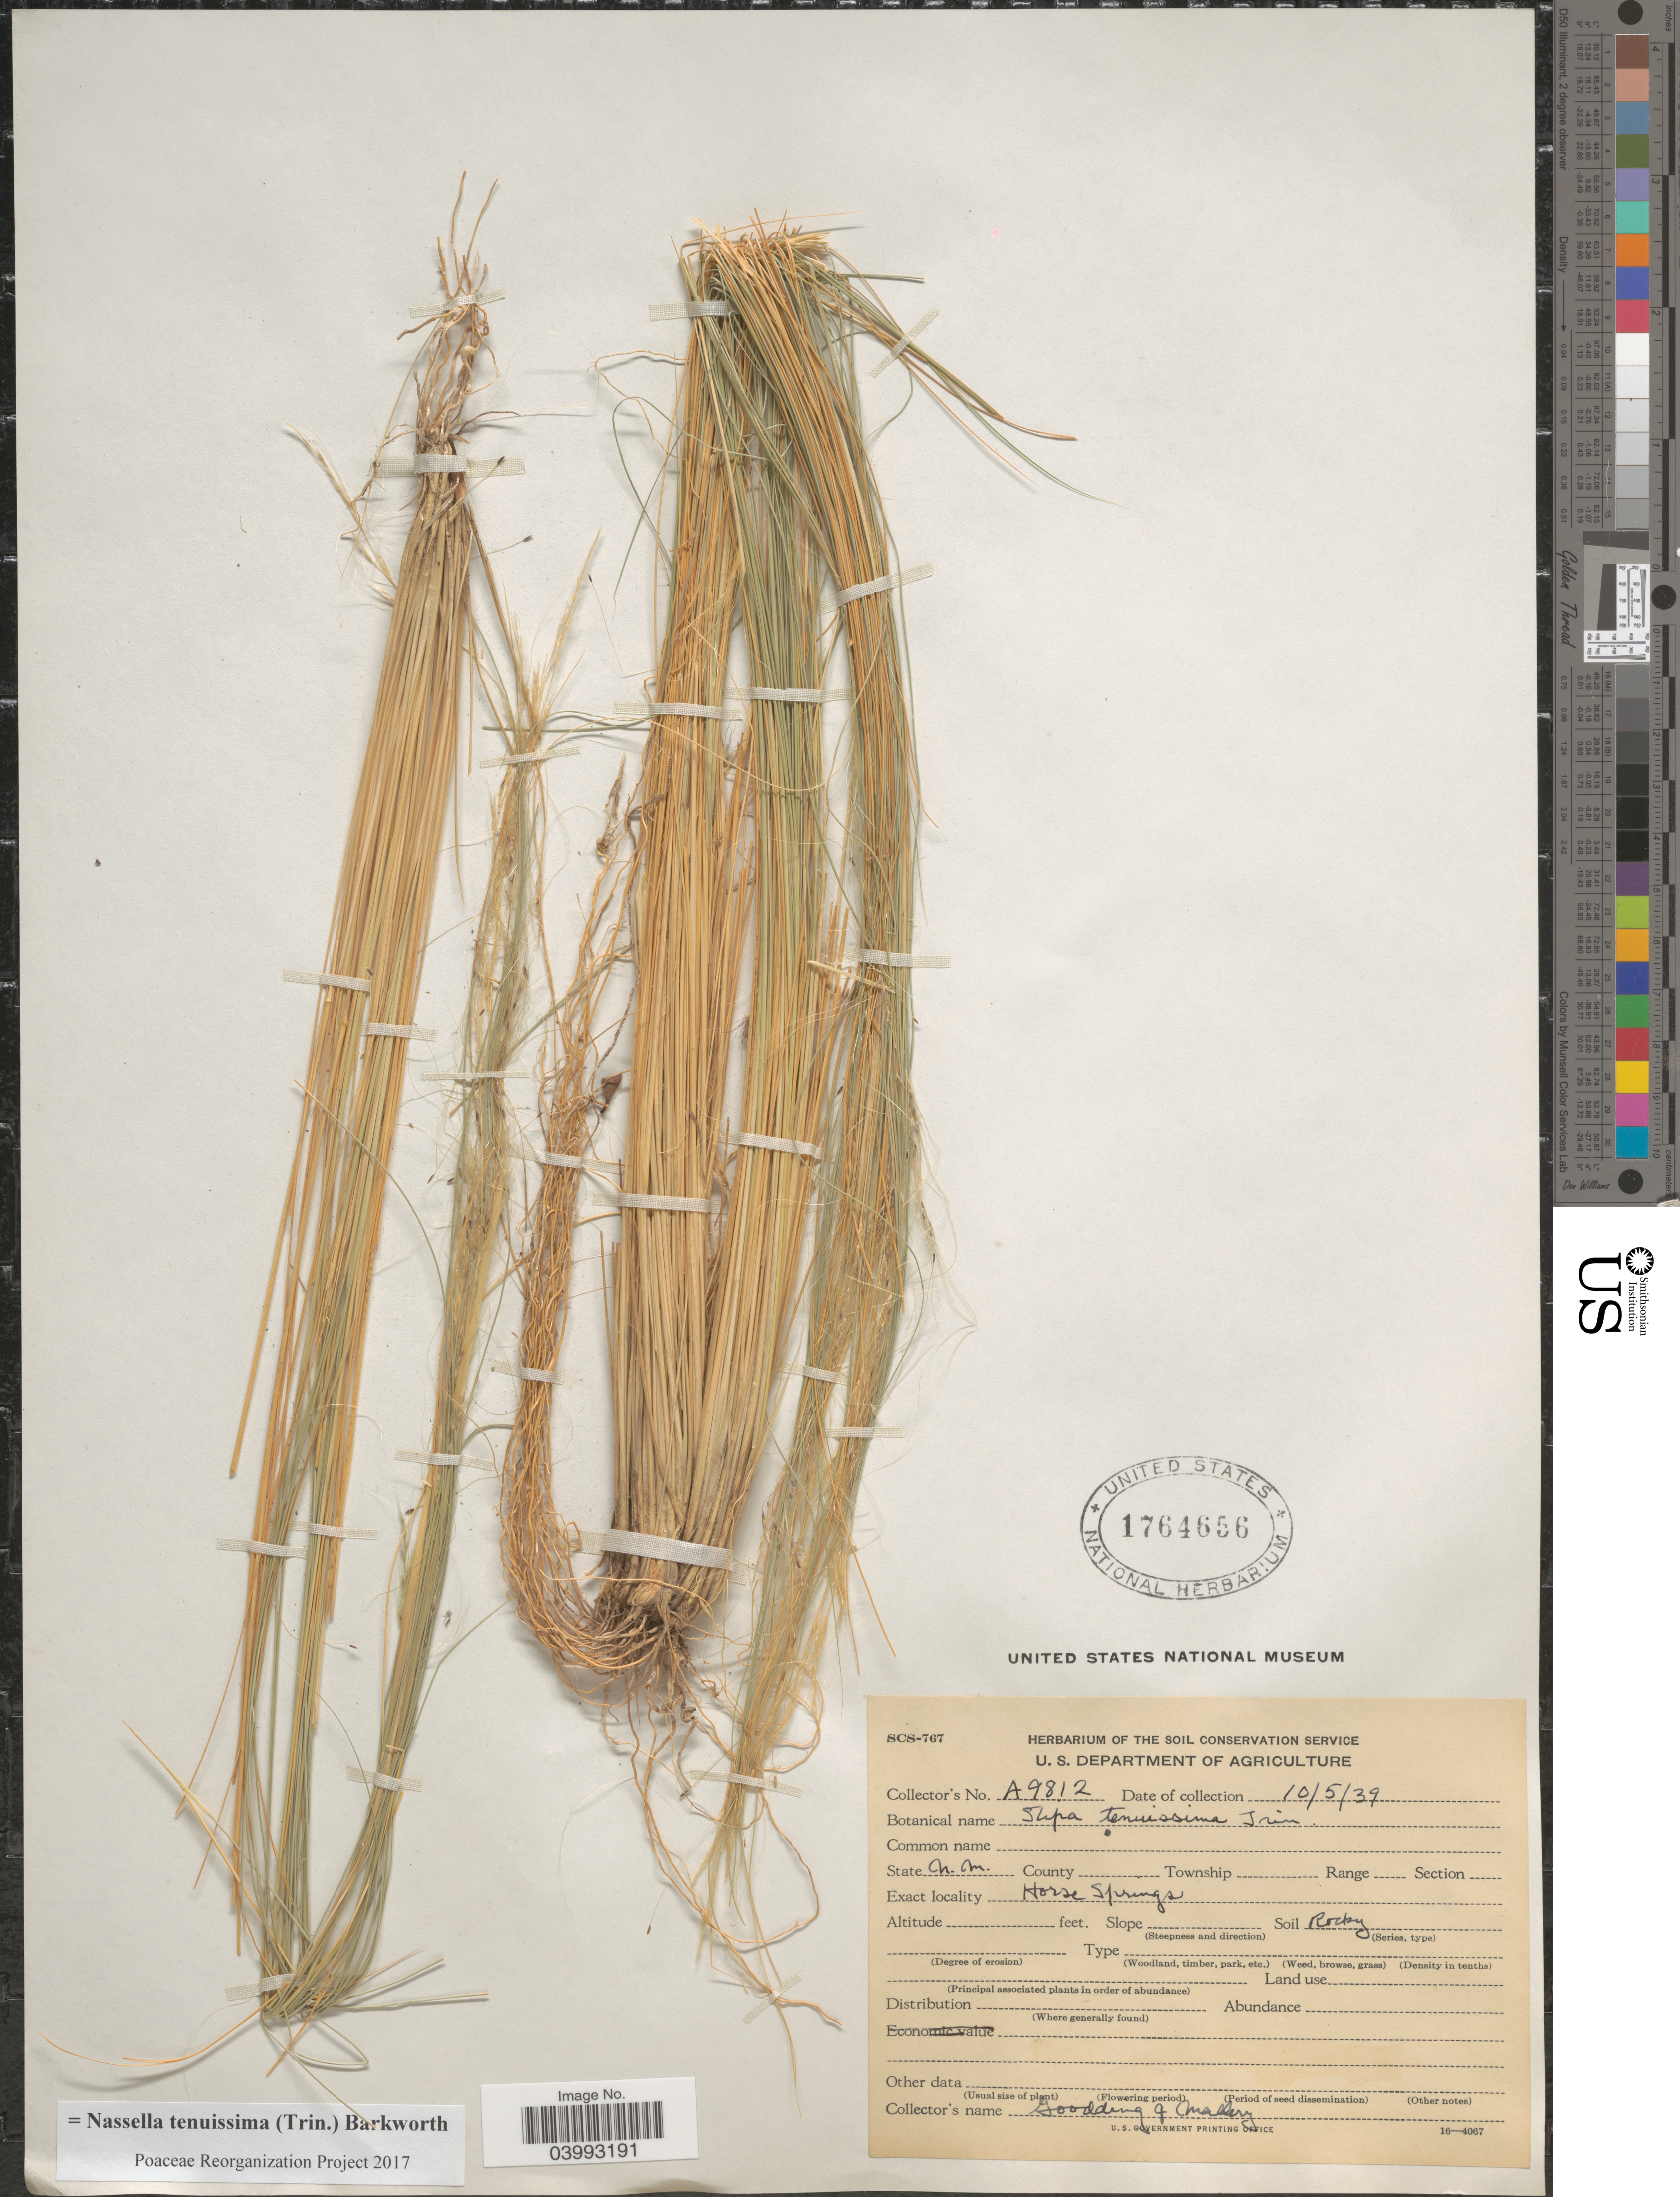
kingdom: Plantae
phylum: Tracheophyta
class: Liliopsida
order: Poales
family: Poaceae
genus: Nassella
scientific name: Nassella tenuissima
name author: (Trin.) Barkworth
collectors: Goodding & Mallery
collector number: A9812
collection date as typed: Transcribed d/m/y: 5/10/39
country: United States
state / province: New Mexico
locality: Horse Springs.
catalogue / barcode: US 1764656